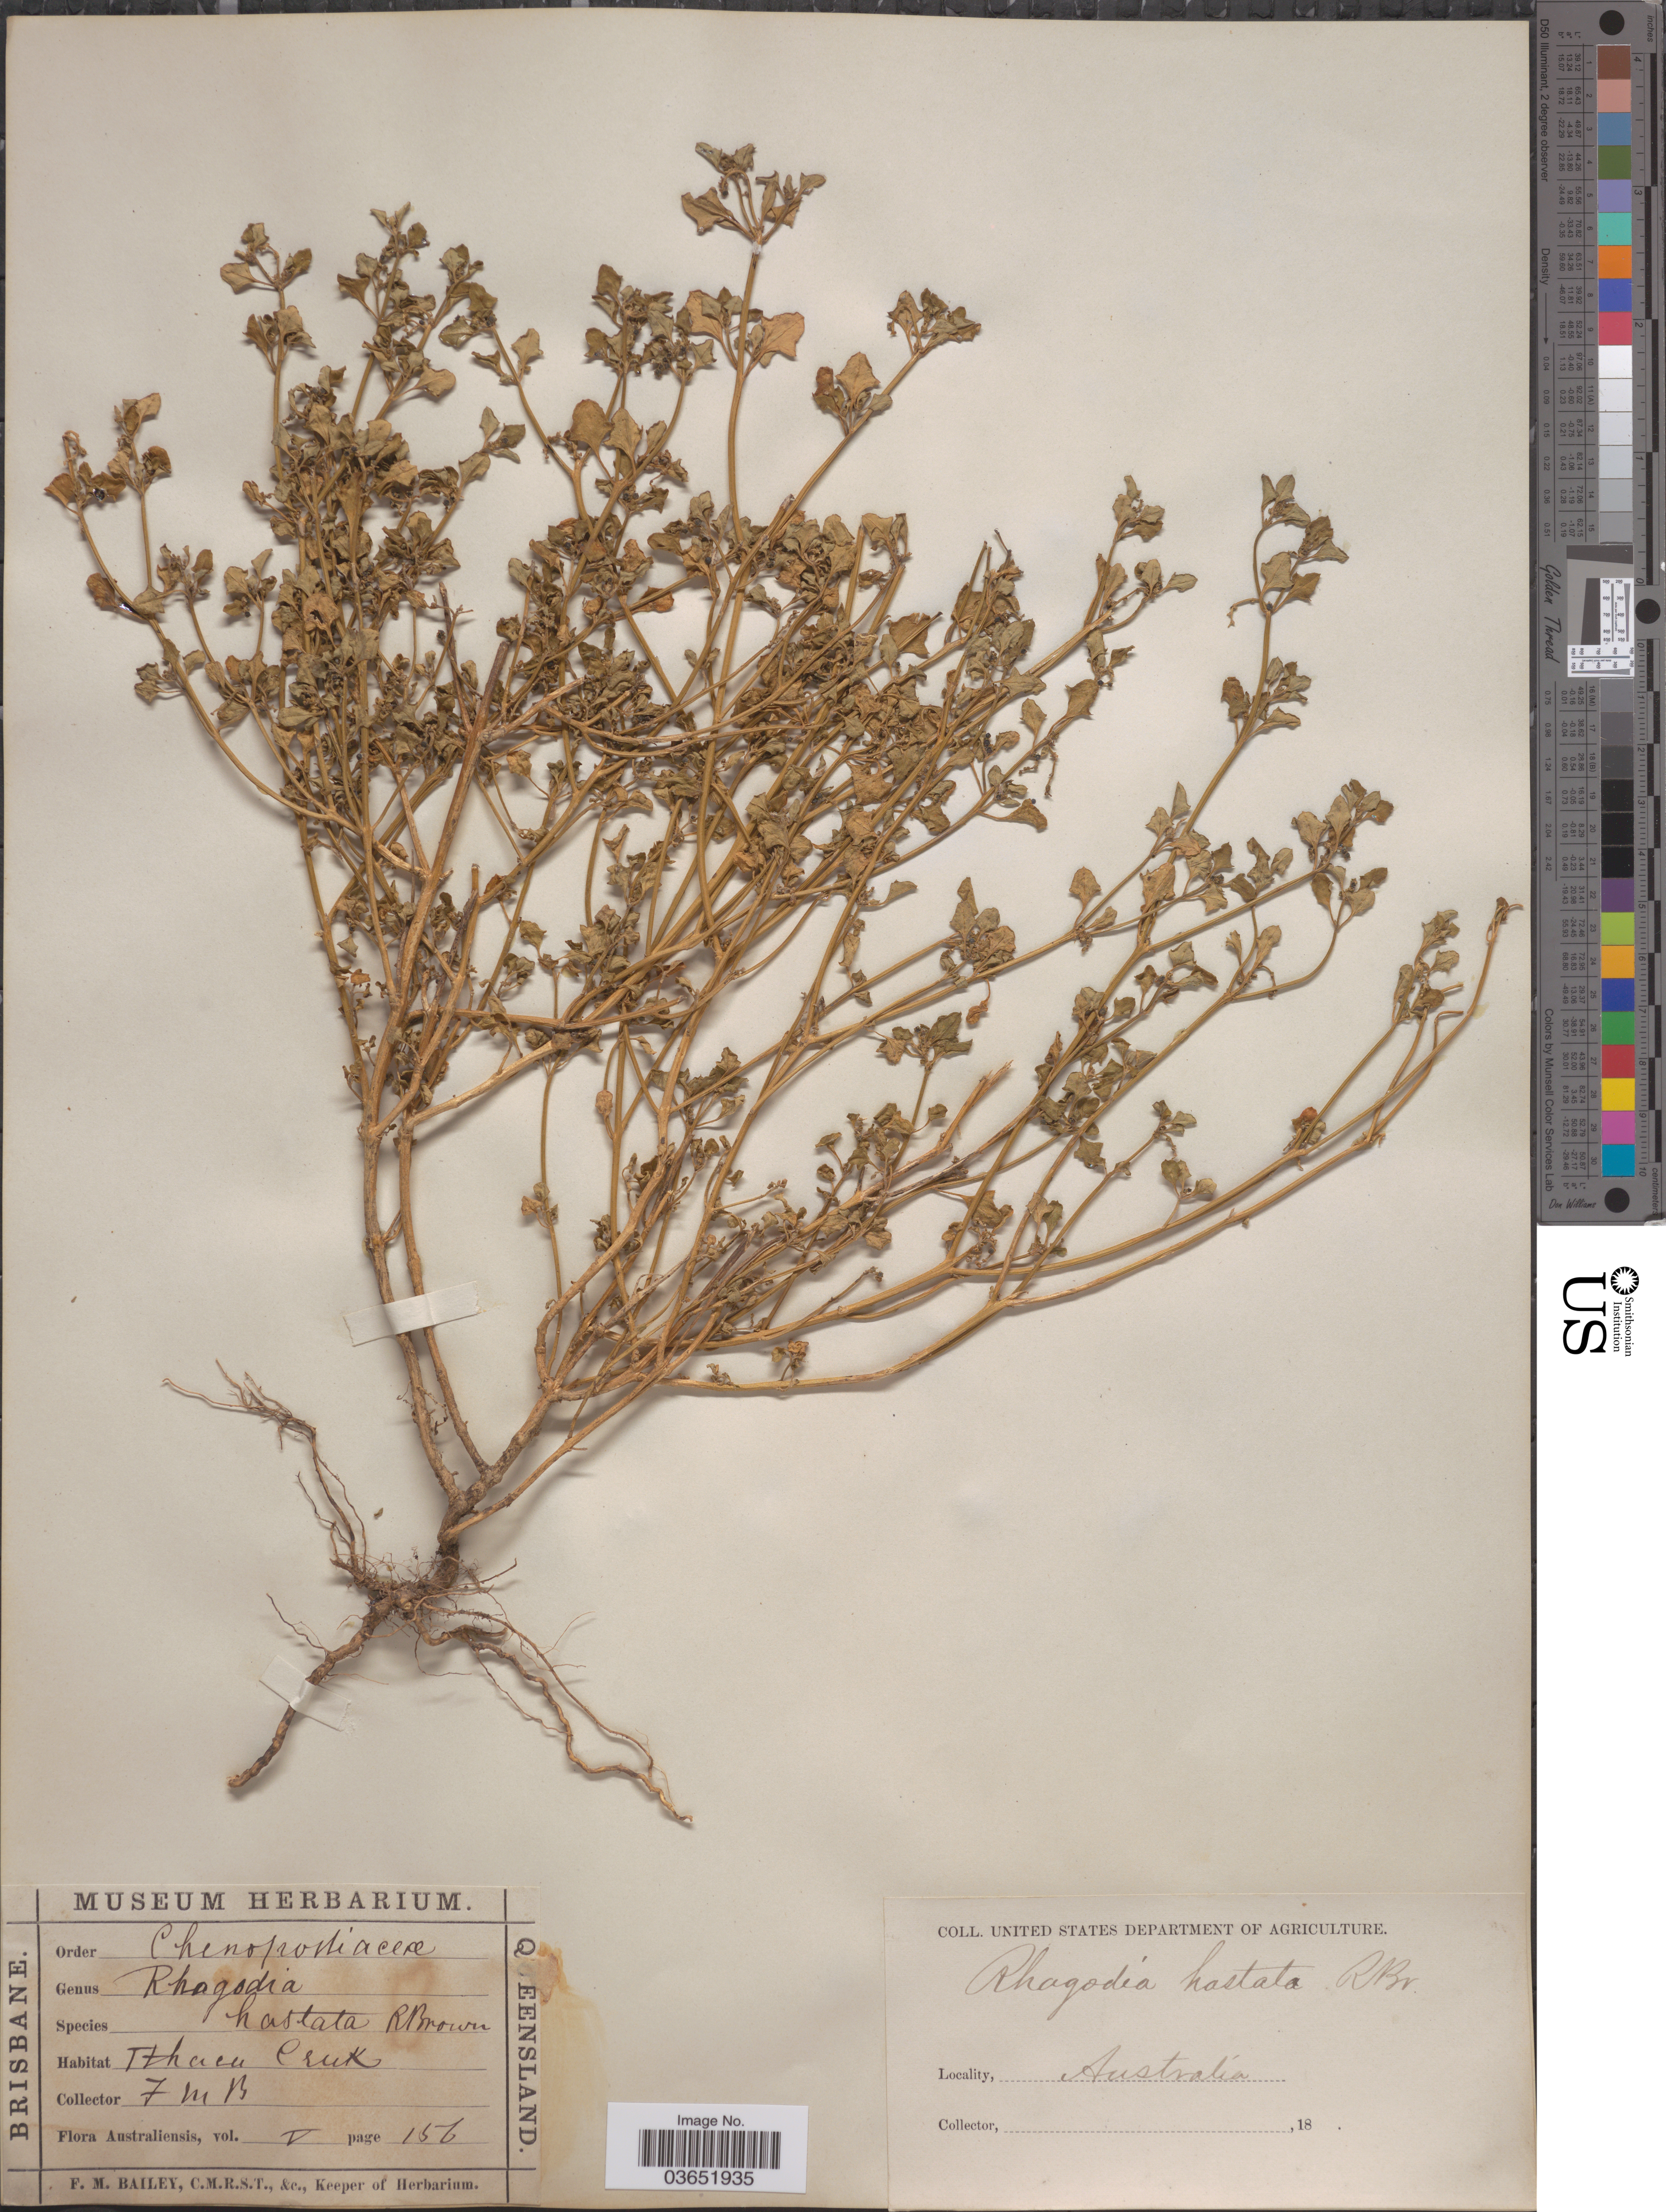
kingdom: Plantae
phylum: Tracheophyta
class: Magnoliopsida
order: Caryophyllales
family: Amaranthaceae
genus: Rhagodia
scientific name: Rhagodia hastata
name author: R. Br.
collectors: F. M. Bailey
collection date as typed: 18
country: Australia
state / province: Queensland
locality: Ithaca Creek.